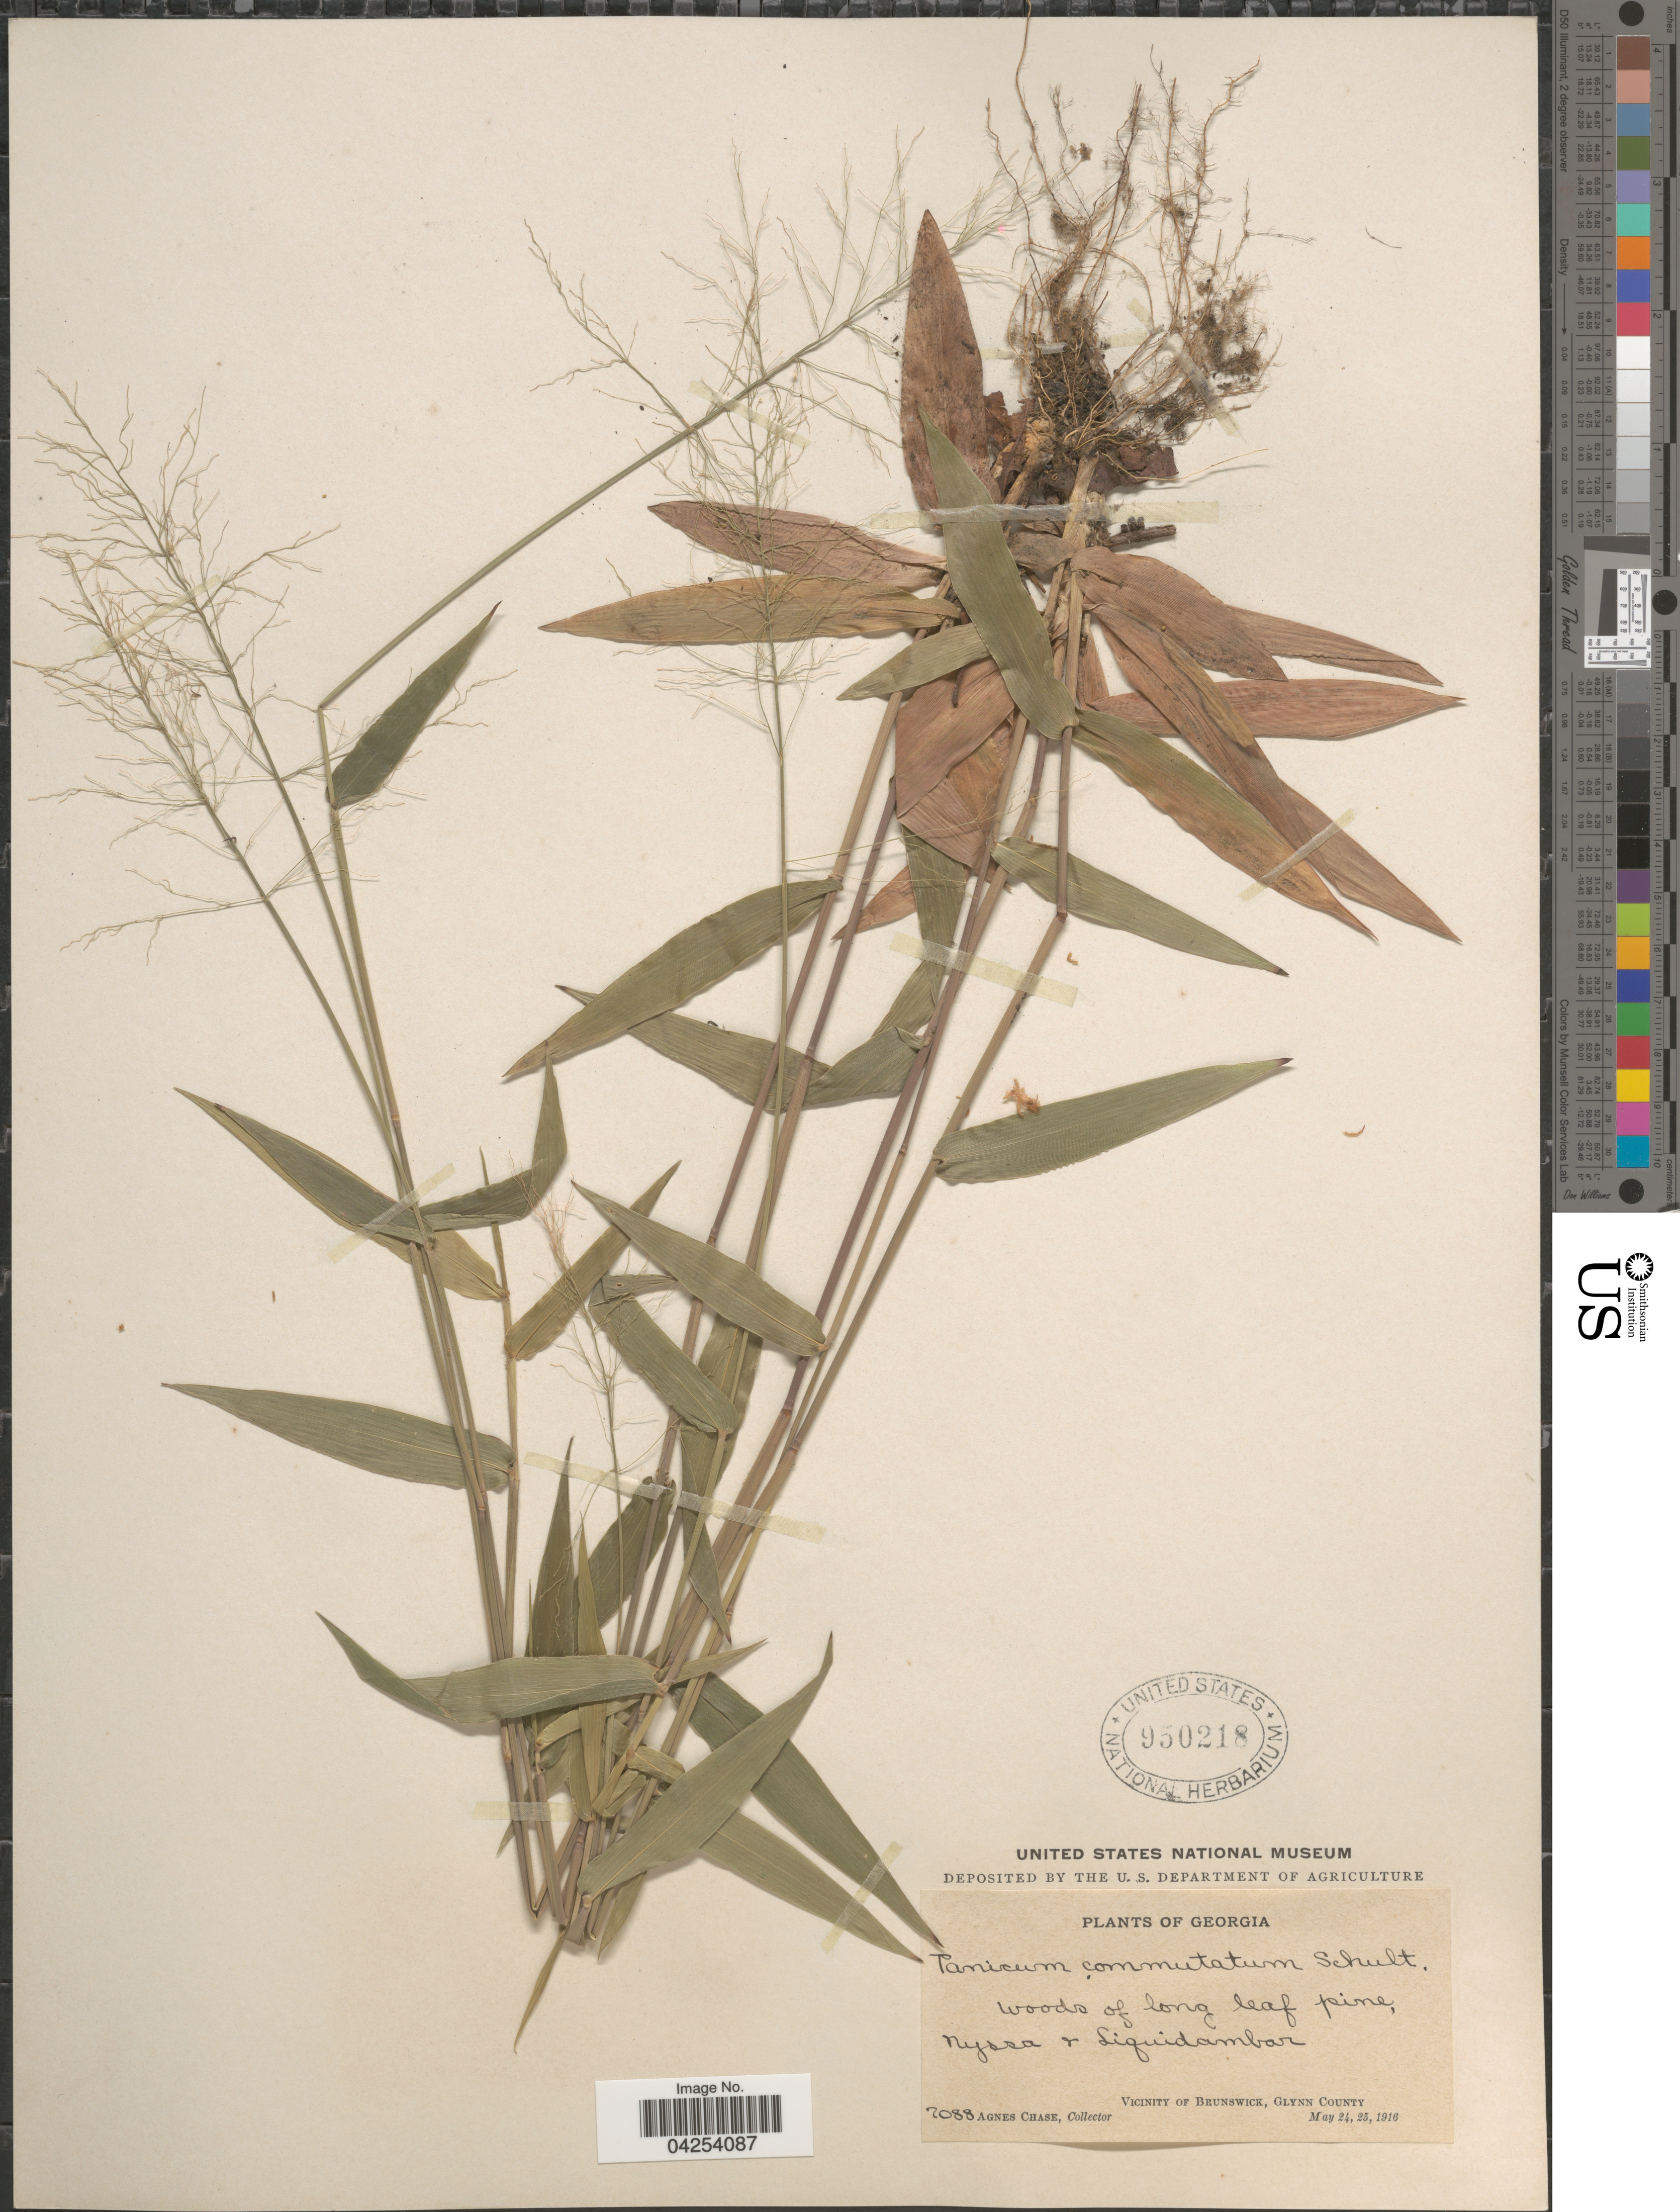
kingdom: Plantae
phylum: Tracheophyta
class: Liliopsida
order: Poales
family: Poaceae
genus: Dichanthelium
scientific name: Dichanthelium commutatum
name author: (Schult.) Gould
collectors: A. Chase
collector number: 7088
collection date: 1916-05-24/1916-05-25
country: United States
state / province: Georgia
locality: Woods of long leaf pine, Nyssa & Liquidambar. Vicinity of Brunswick, Glynn County.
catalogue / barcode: US 950218